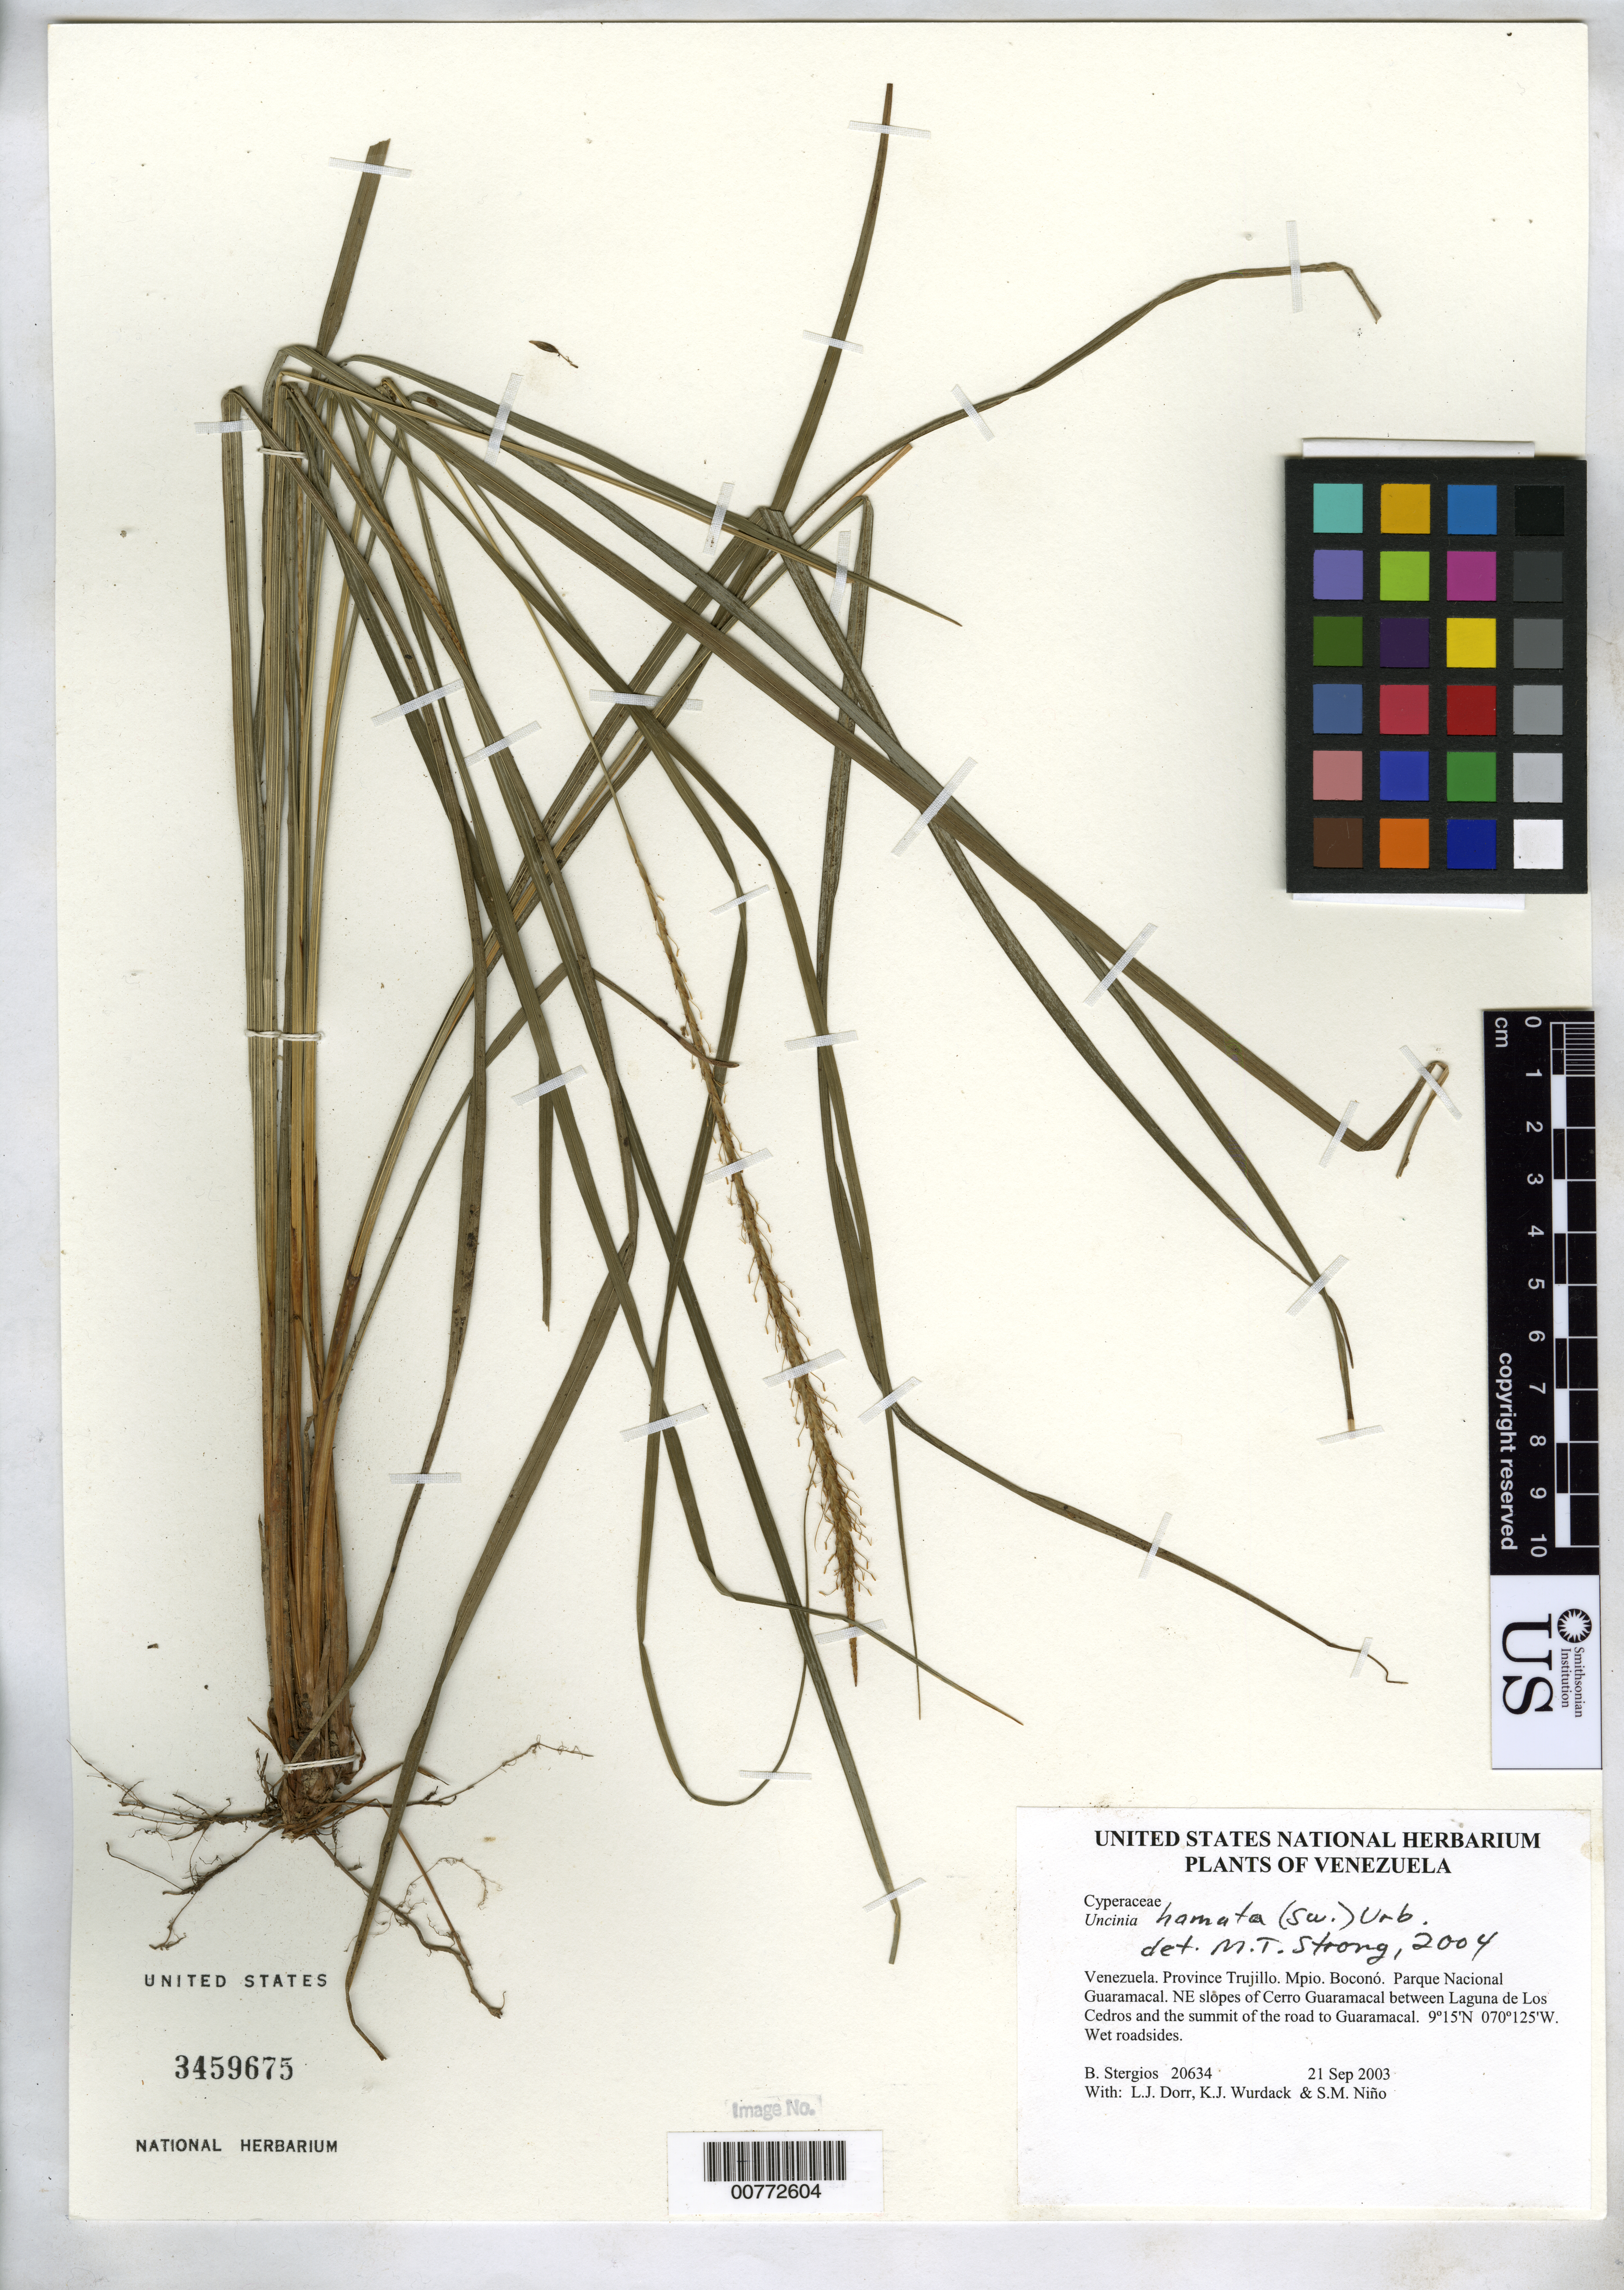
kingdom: Plantae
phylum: Tracheophyta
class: Liliopsida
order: Poales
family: Cyperaceae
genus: Carex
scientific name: Carex hamata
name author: Sw.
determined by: Strong, M. T., (US), Smithsonian Institution - National Museum of Natural History (UNITED STATES)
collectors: B. G. Stergios, L. J. Dorr, K. Wurdack & S. M. Niño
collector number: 20634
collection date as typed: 21 Sep 2003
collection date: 2003-09-21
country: Venezuela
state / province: Trujillo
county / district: Boconó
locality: Parque Nacional Guaramacal. NE slopes of Cerro Guaramacal between Laguna de Los Cedros and the summit of the road to Guaramacal.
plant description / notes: MICH, PORT, US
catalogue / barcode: US 3459675